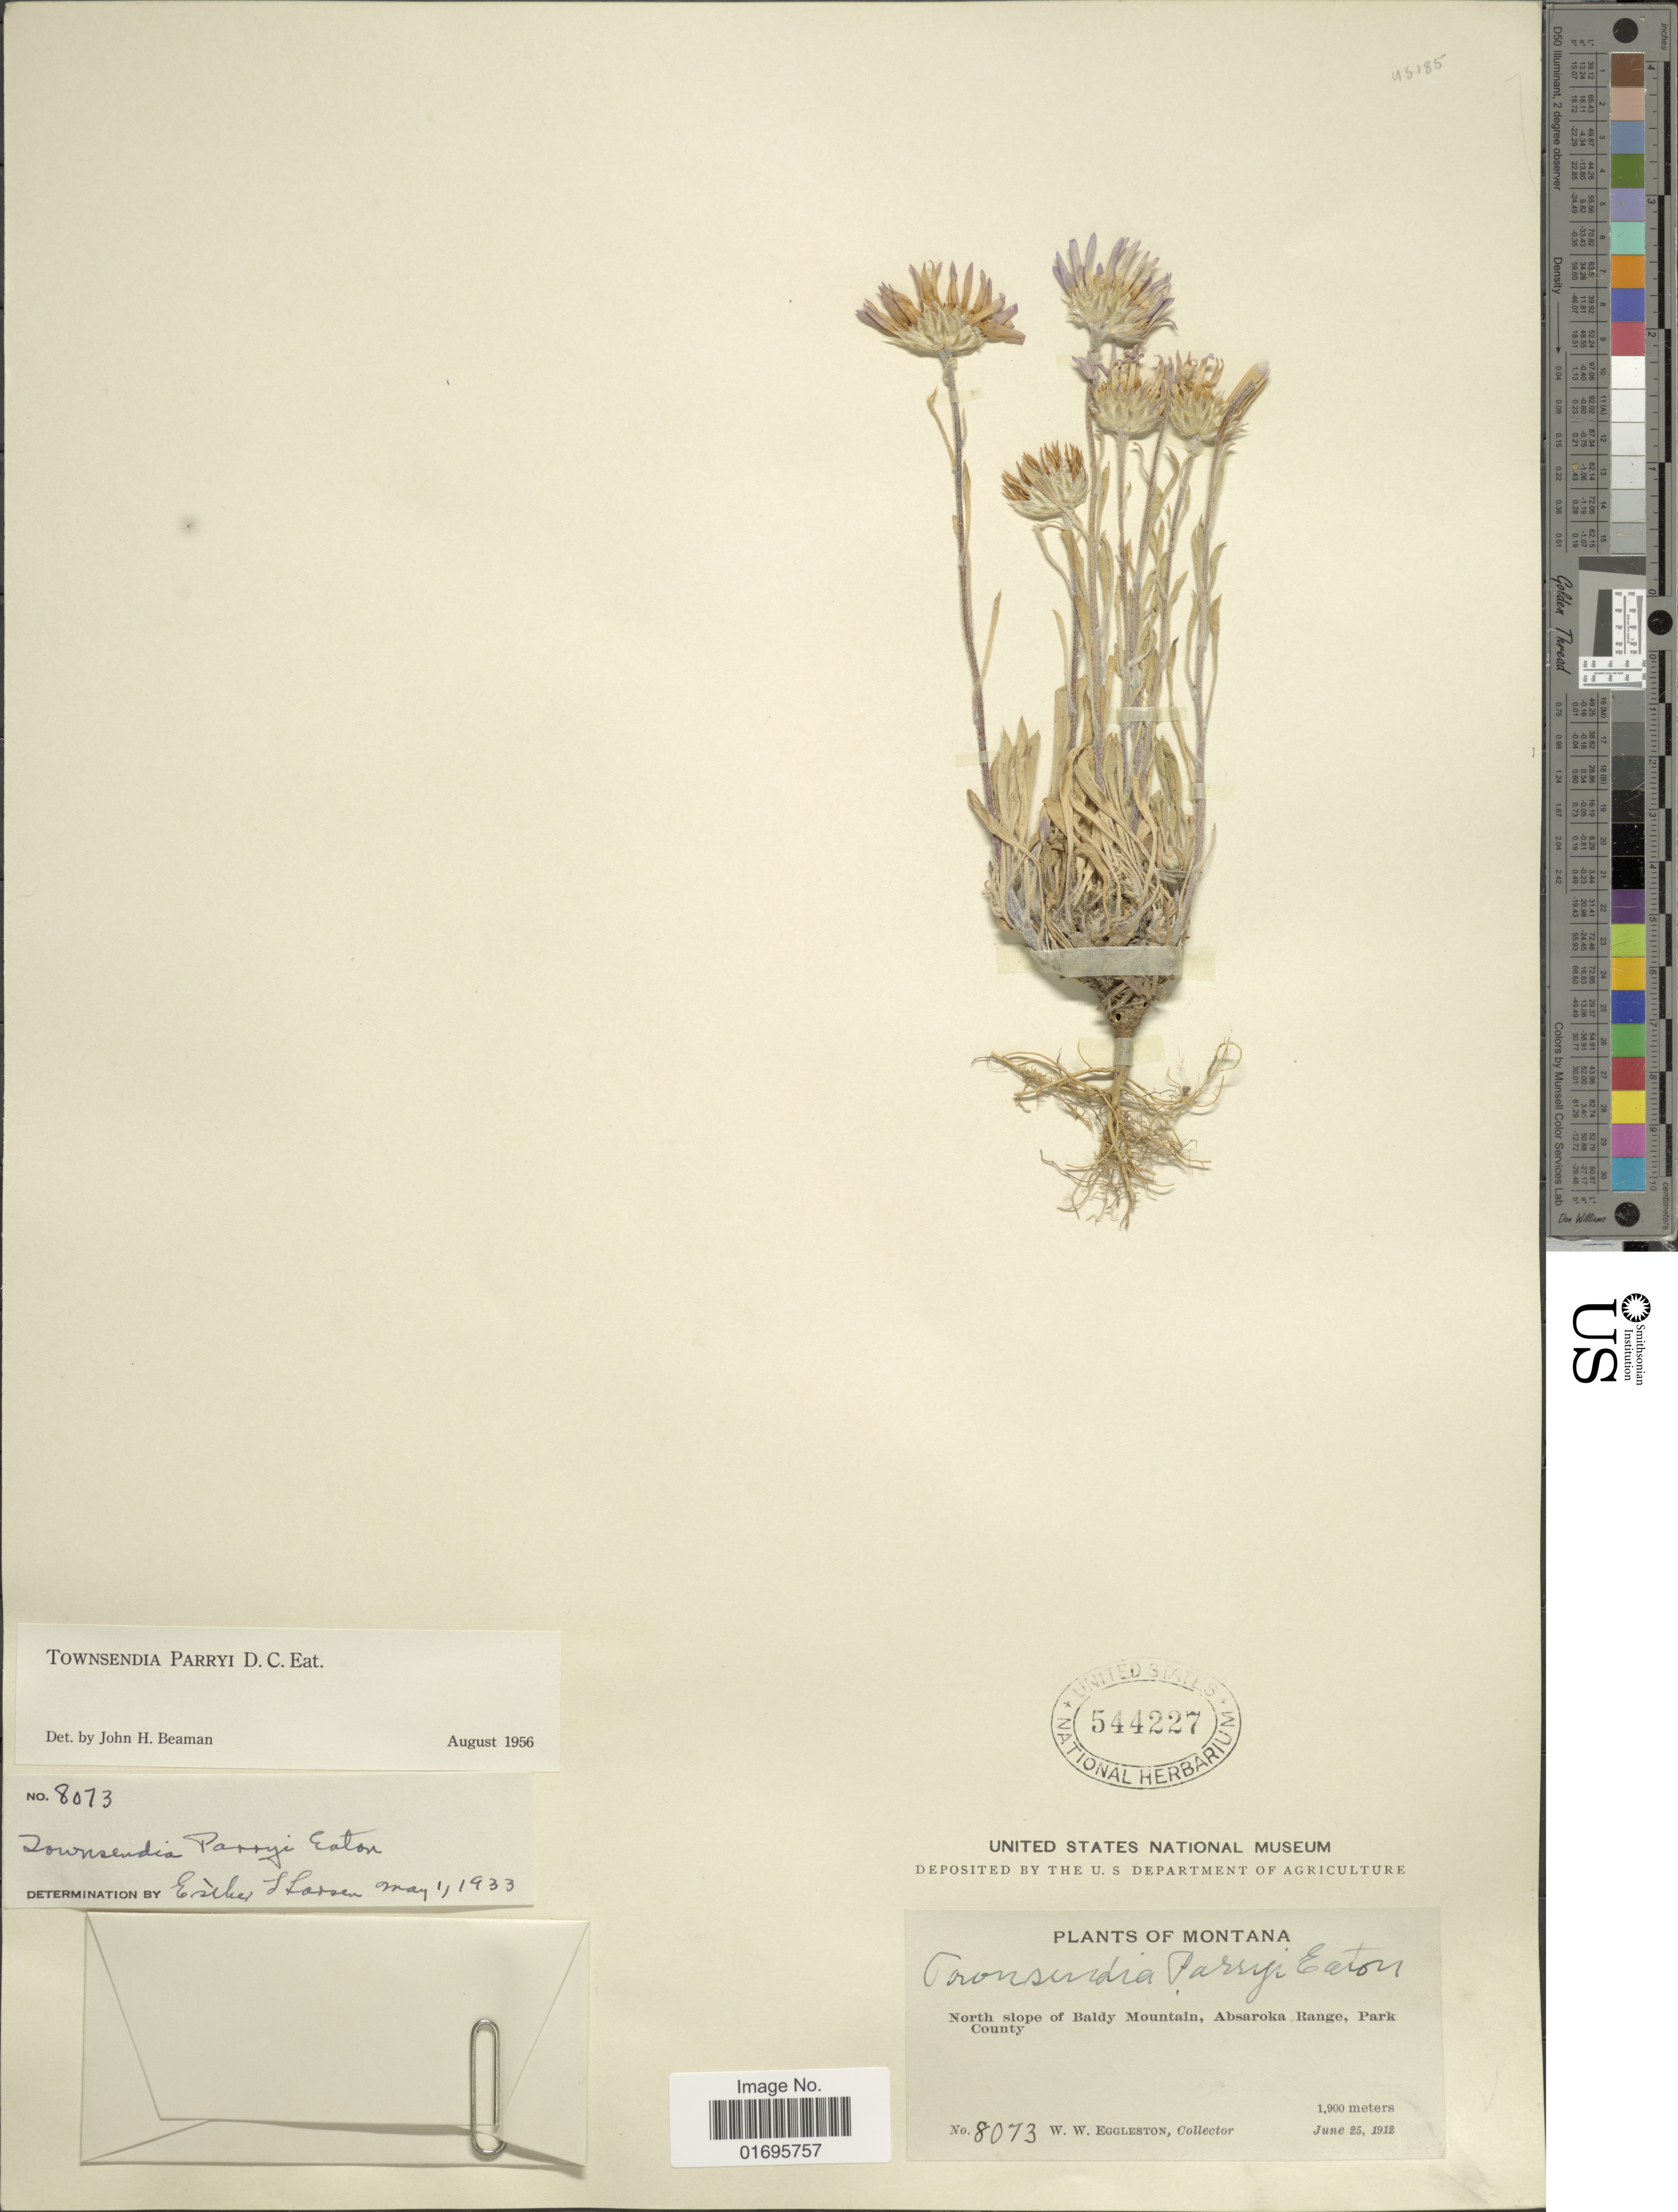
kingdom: Plantae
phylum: Tracheophyta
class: Magnoliopsida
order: Asterales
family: Asteraceae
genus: Townsendia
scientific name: Townsendia parryi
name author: D.C. Eaton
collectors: W. W. Eggleston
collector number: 8073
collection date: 1912-06-25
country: United States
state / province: Montana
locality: North slope of Baldy Mountain, Absaroka Range, Park County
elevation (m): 1900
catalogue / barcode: US 544227